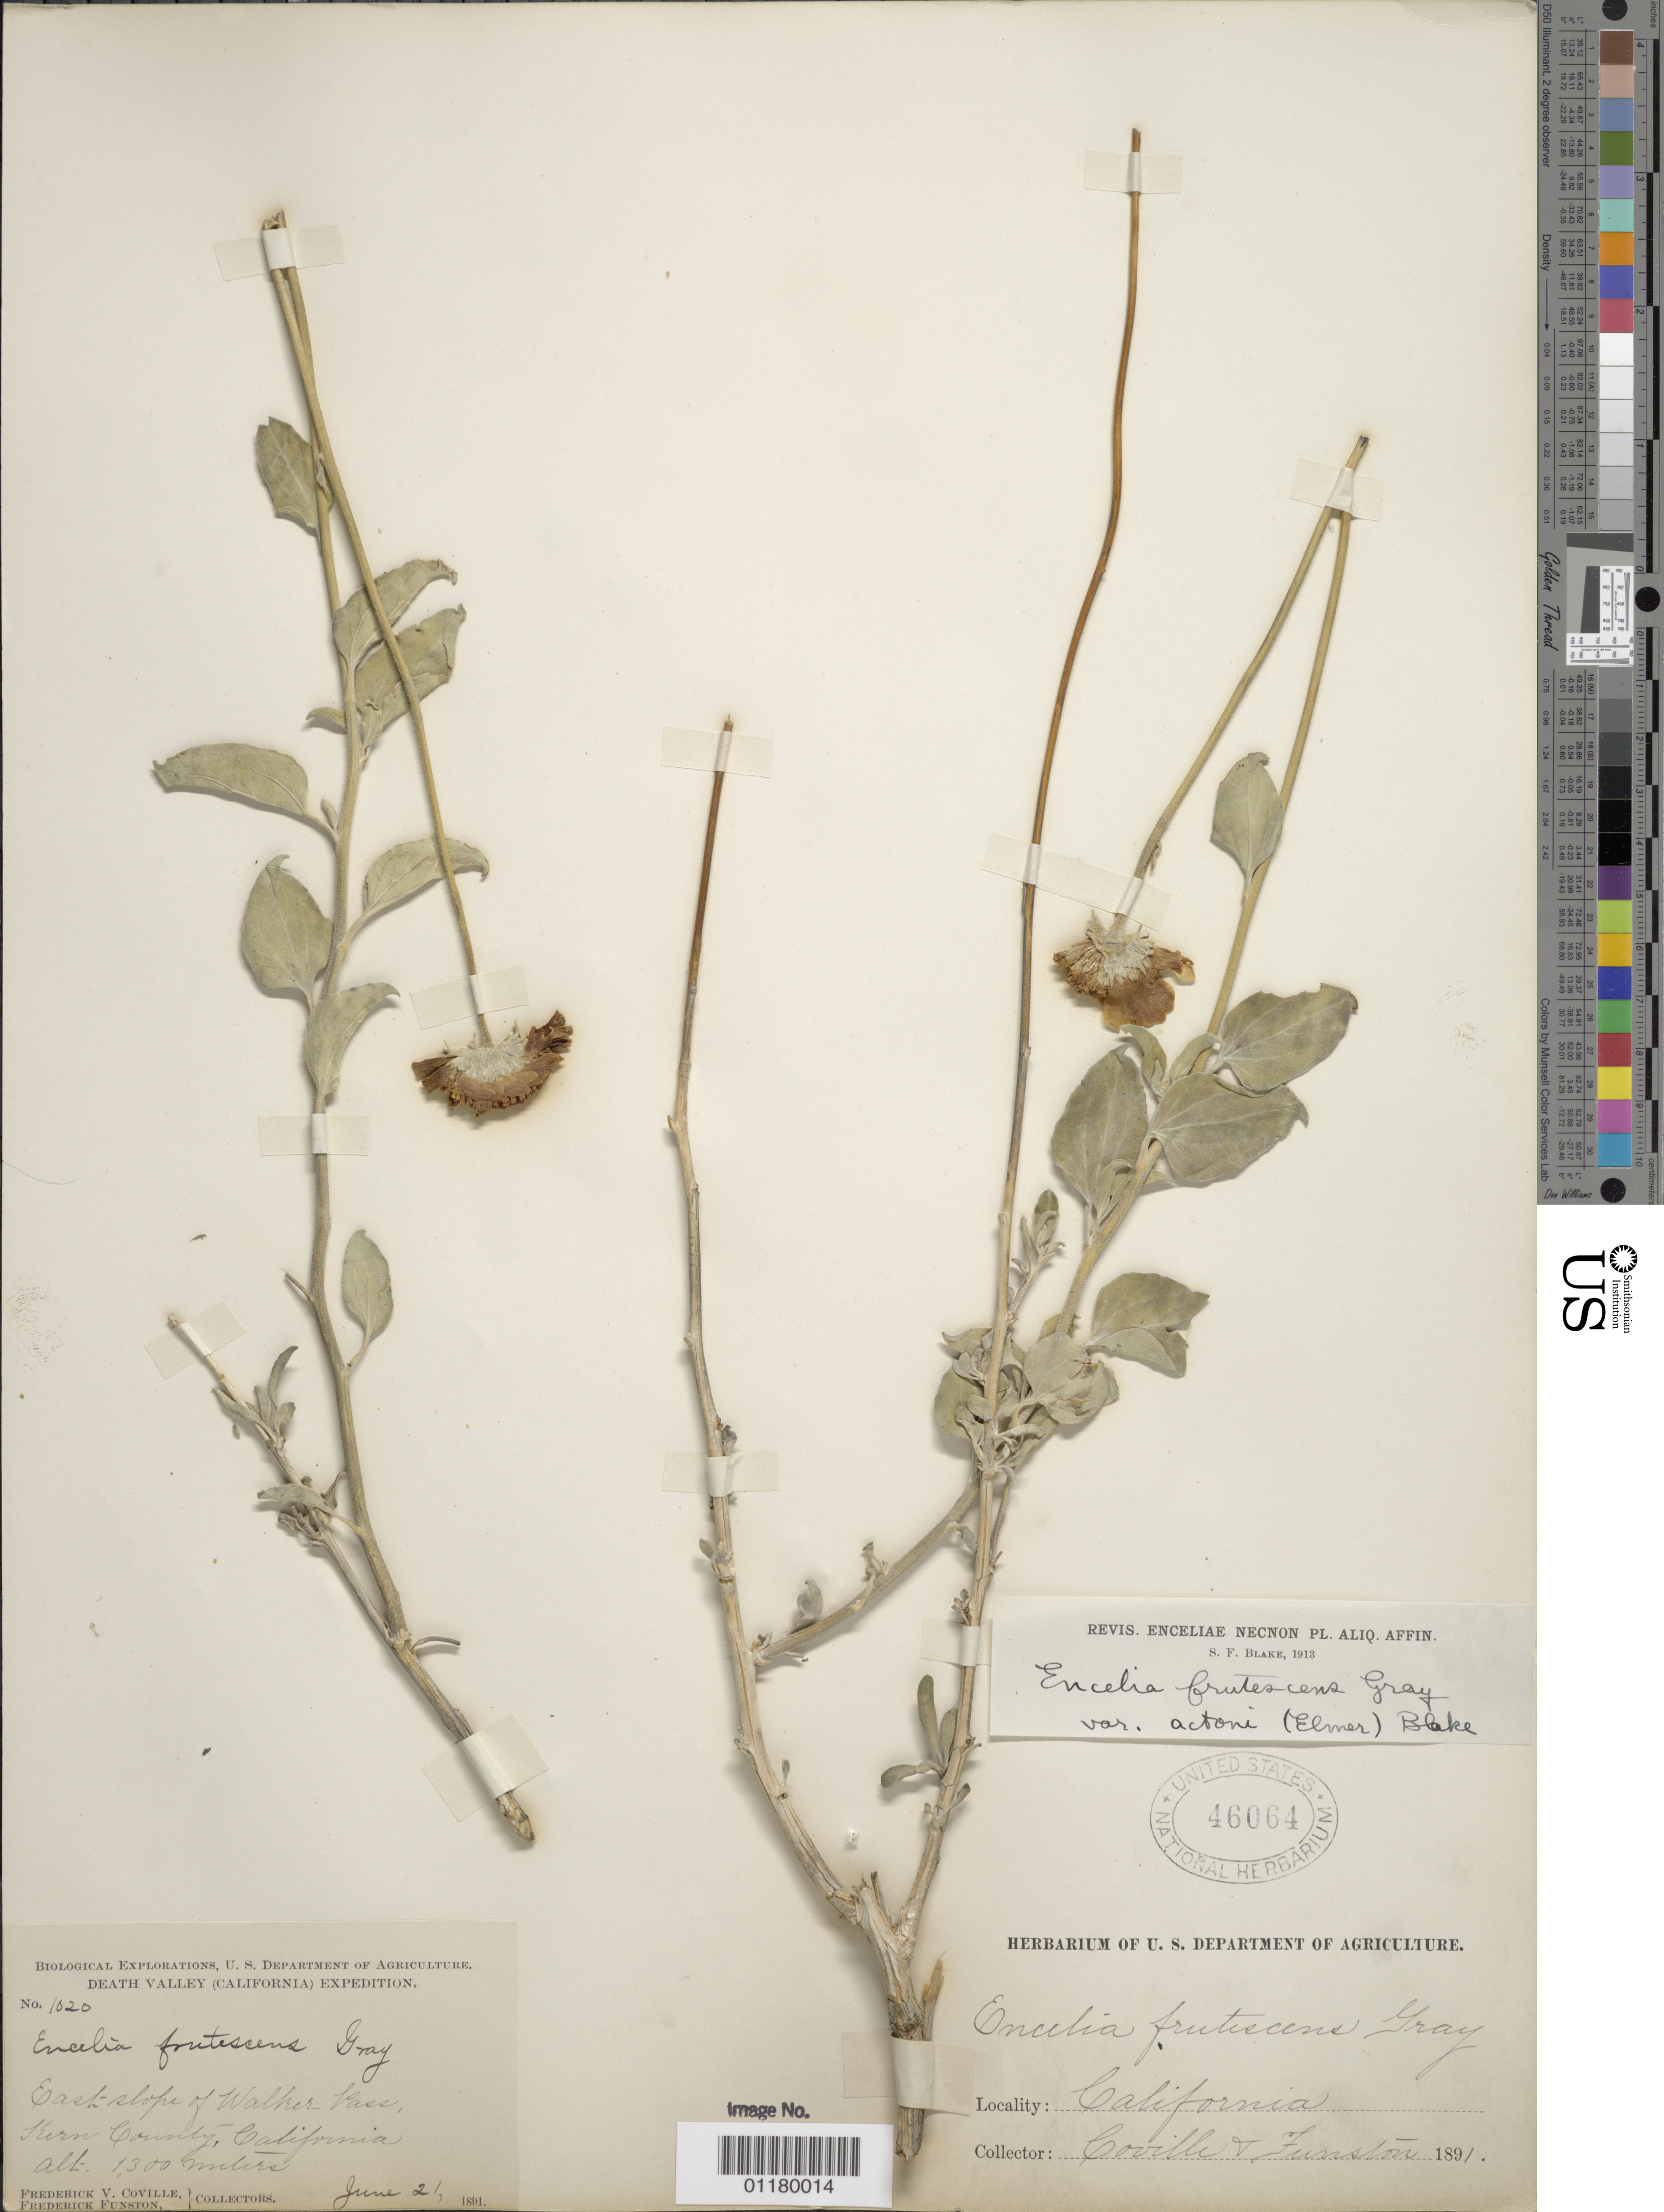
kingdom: Plantae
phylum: Tracheophyta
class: Magnoliopsida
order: Asterales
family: Asteraceae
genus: Encelia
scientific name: Encelia frutescens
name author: (A. Gray) A. Gray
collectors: F. V. Coville & F. Funston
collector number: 1020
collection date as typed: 21 Jun 1891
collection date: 1891-06-21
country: United States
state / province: California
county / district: Kern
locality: East slope of Walker Pass.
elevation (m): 1300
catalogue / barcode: US 46064